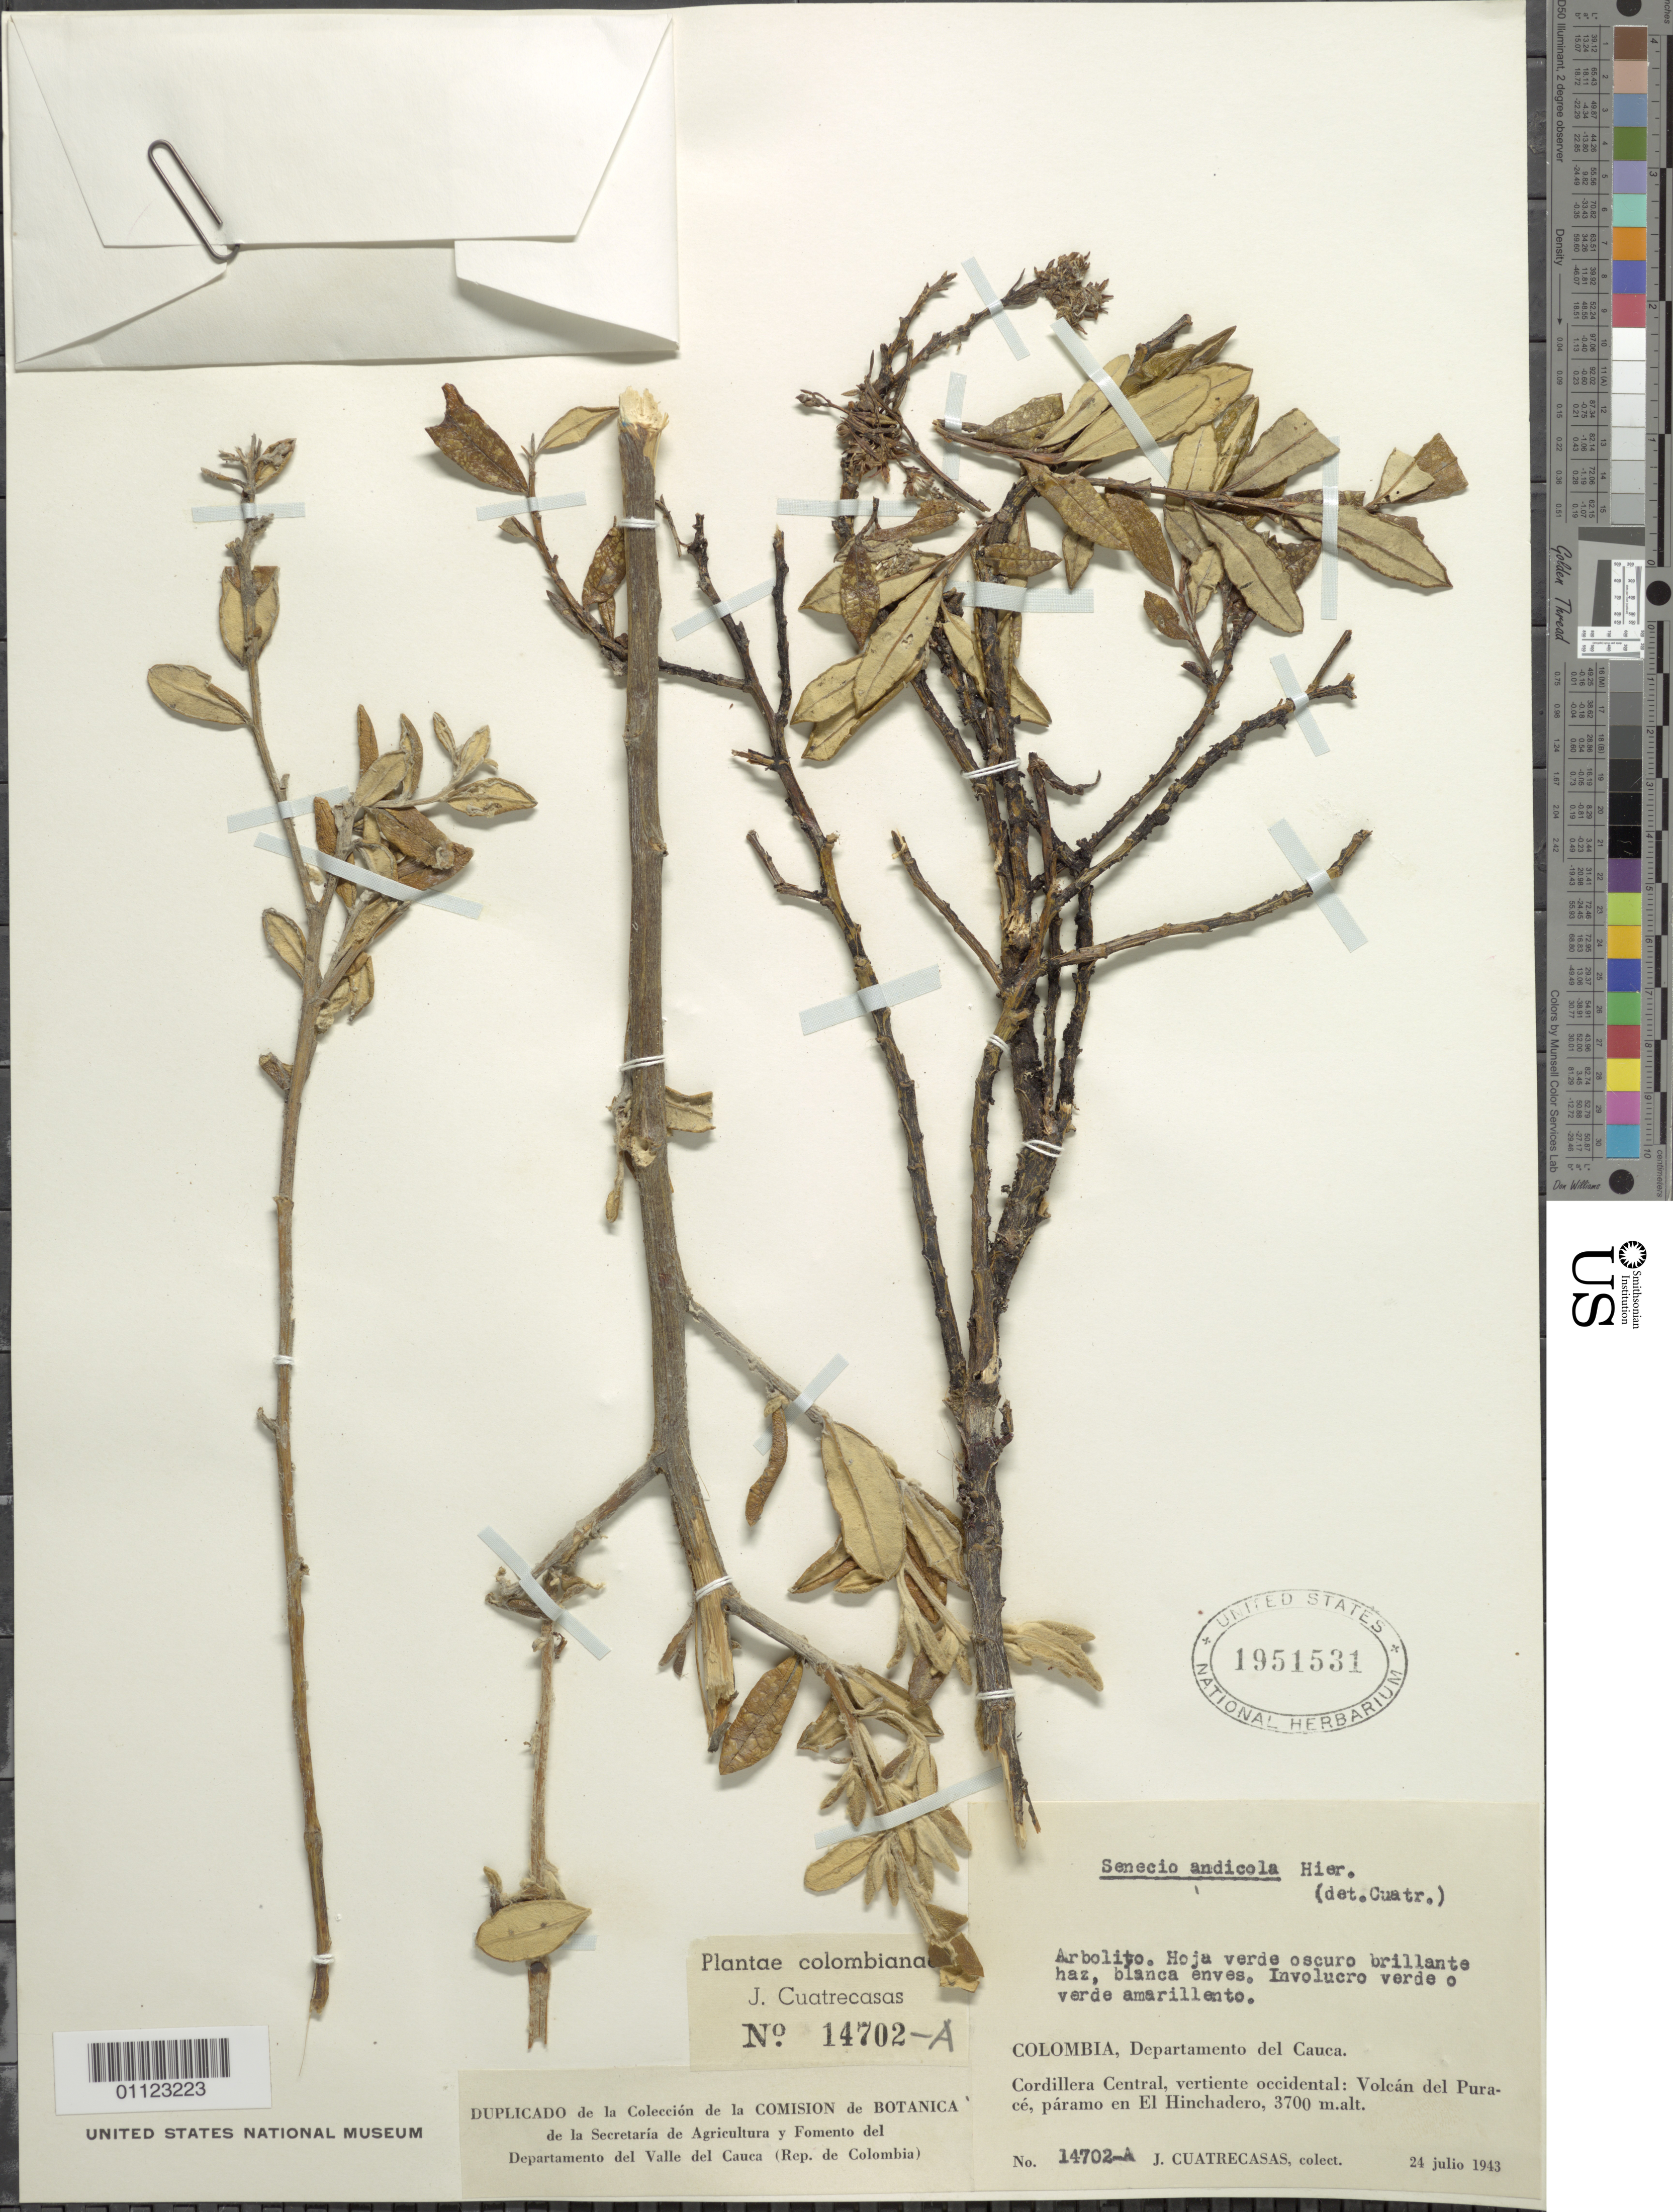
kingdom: Plantae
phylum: Tracheophyta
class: Magnoliopsida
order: Asterales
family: Asteraceae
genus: Pentacalia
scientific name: Pentacalia andicola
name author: (Turcz.) Cuatrec.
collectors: J. Cuatrecasas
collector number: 14702A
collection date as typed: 24 Jul 1943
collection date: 1943-07-24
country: Colombia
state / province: Cauca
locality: Cordillera Central; vertiente occidental: Volcán del Puracé, páramo en El Hinchadero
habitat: Paramo.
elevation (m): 3700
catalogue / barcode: US 1951531